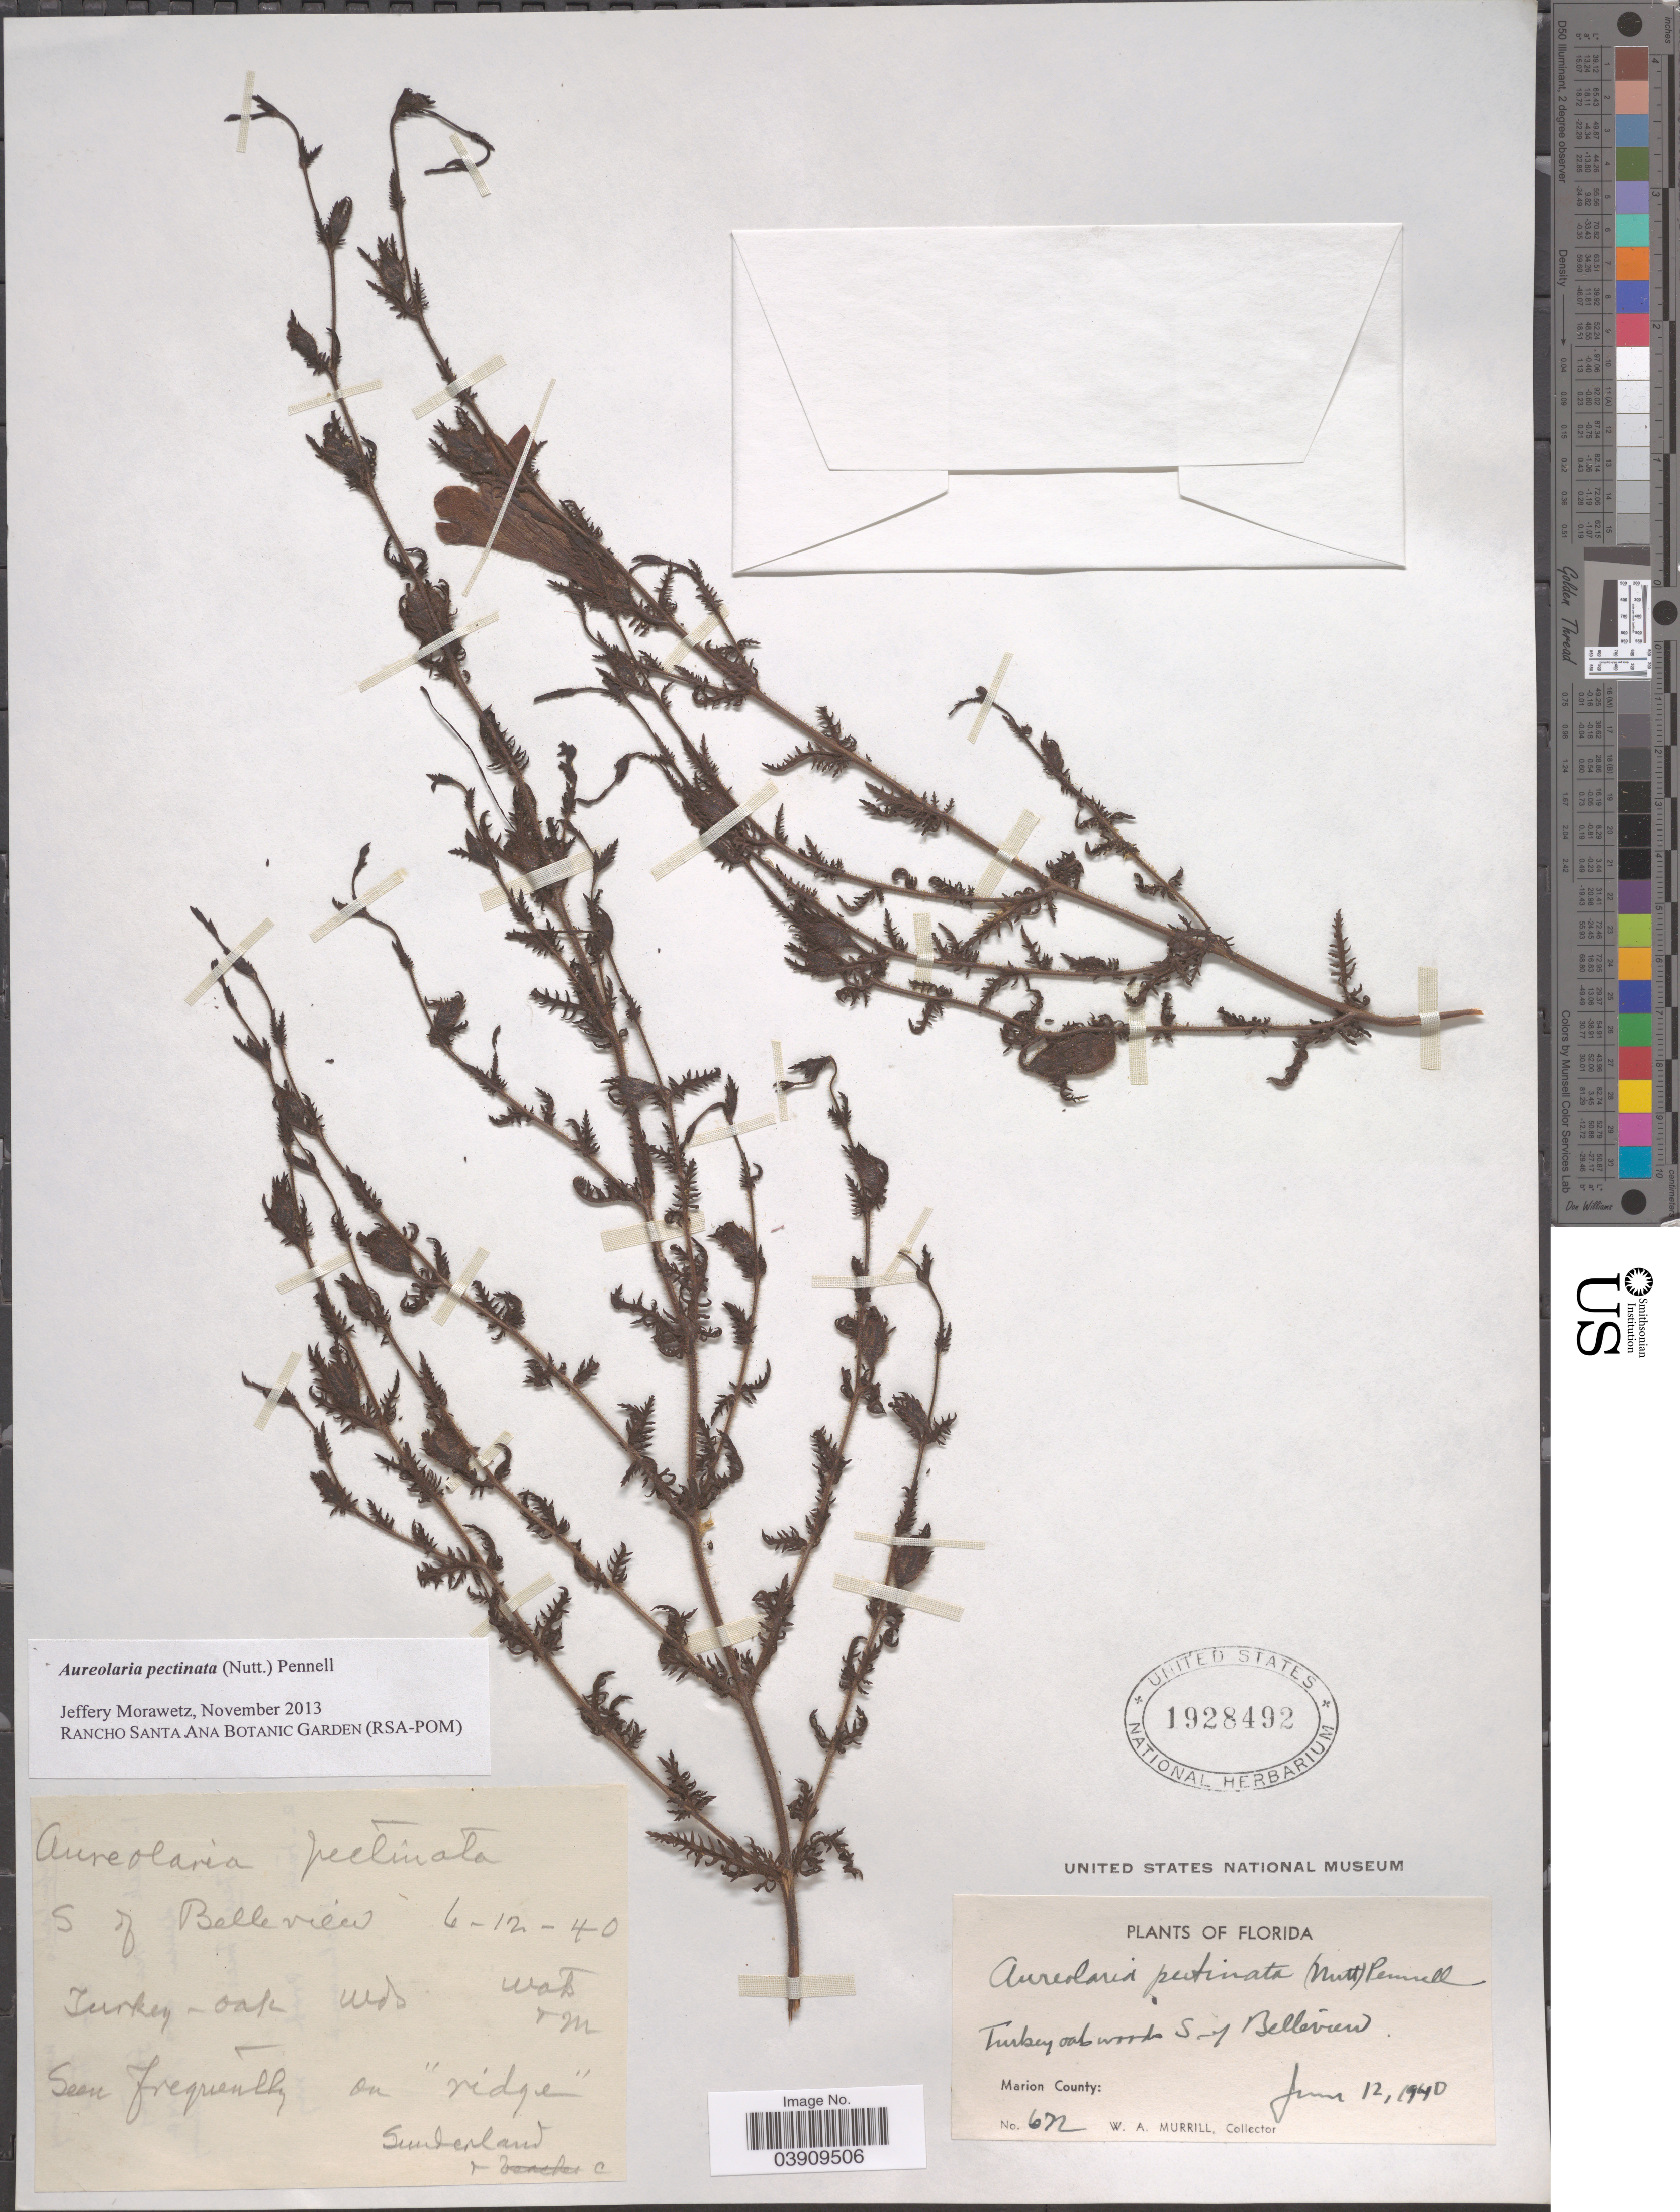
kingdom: Plantae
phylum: Tracheophyta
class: Magnoliopsida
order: Lamiales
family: Orobanchaceae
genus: Aureolaria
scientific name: Aureolaria pectinata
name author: (Nutt.) Pennell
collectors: W. A. Murrill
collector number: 672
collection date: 1940-06-12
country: United States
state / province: Florida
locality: S of Belleview. Marion County.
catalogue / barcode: US 1928492